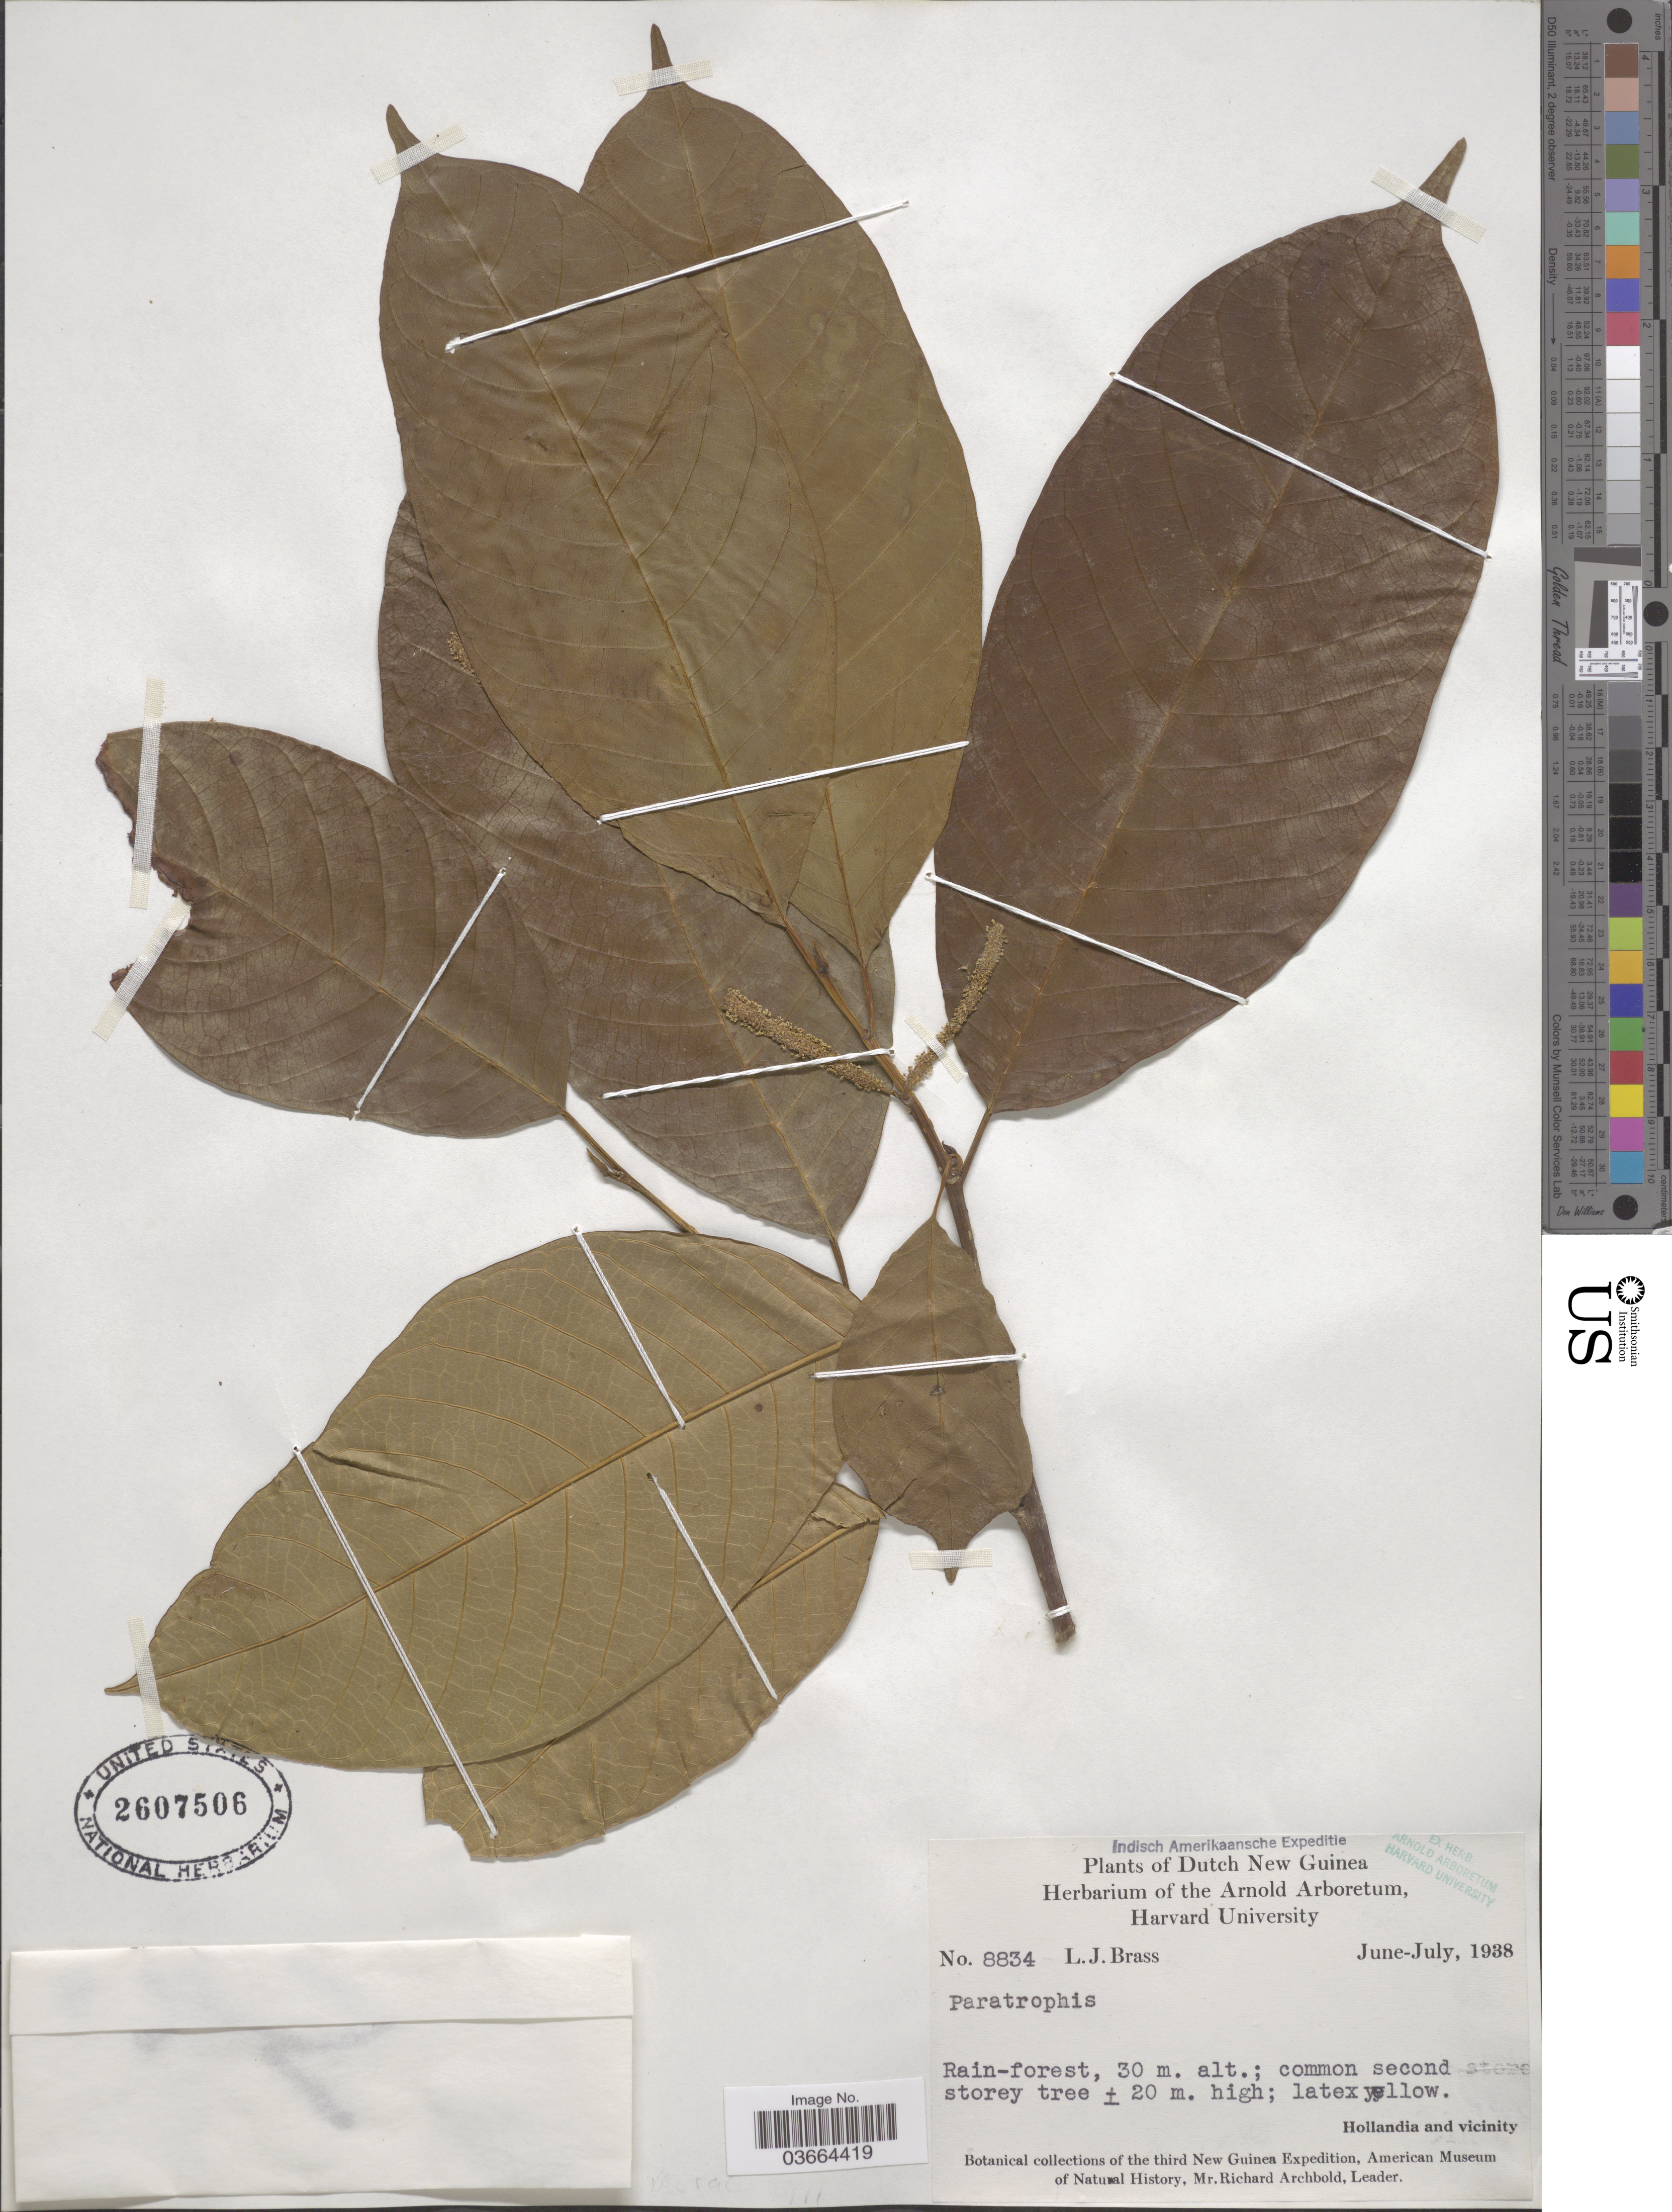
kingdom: Plantae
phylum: Tracheophyta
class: Magnoliopsida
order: Rosales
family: Moraceae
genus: Paratrophis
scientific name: Paratrophis philippinensis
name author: (Bureau) Fern.-Vill.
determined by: Strong, Mark T., (BOT), Smithsonian Institution - National Museum of Natural History (UNITED STATES)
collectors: L. J. Brass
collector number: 8834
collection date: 1938-06/1938-07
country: Indonesia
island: New Guinea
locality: Dutch New Guinea. Hollandia and vicinity.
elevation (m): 30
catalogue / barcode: US 2607506